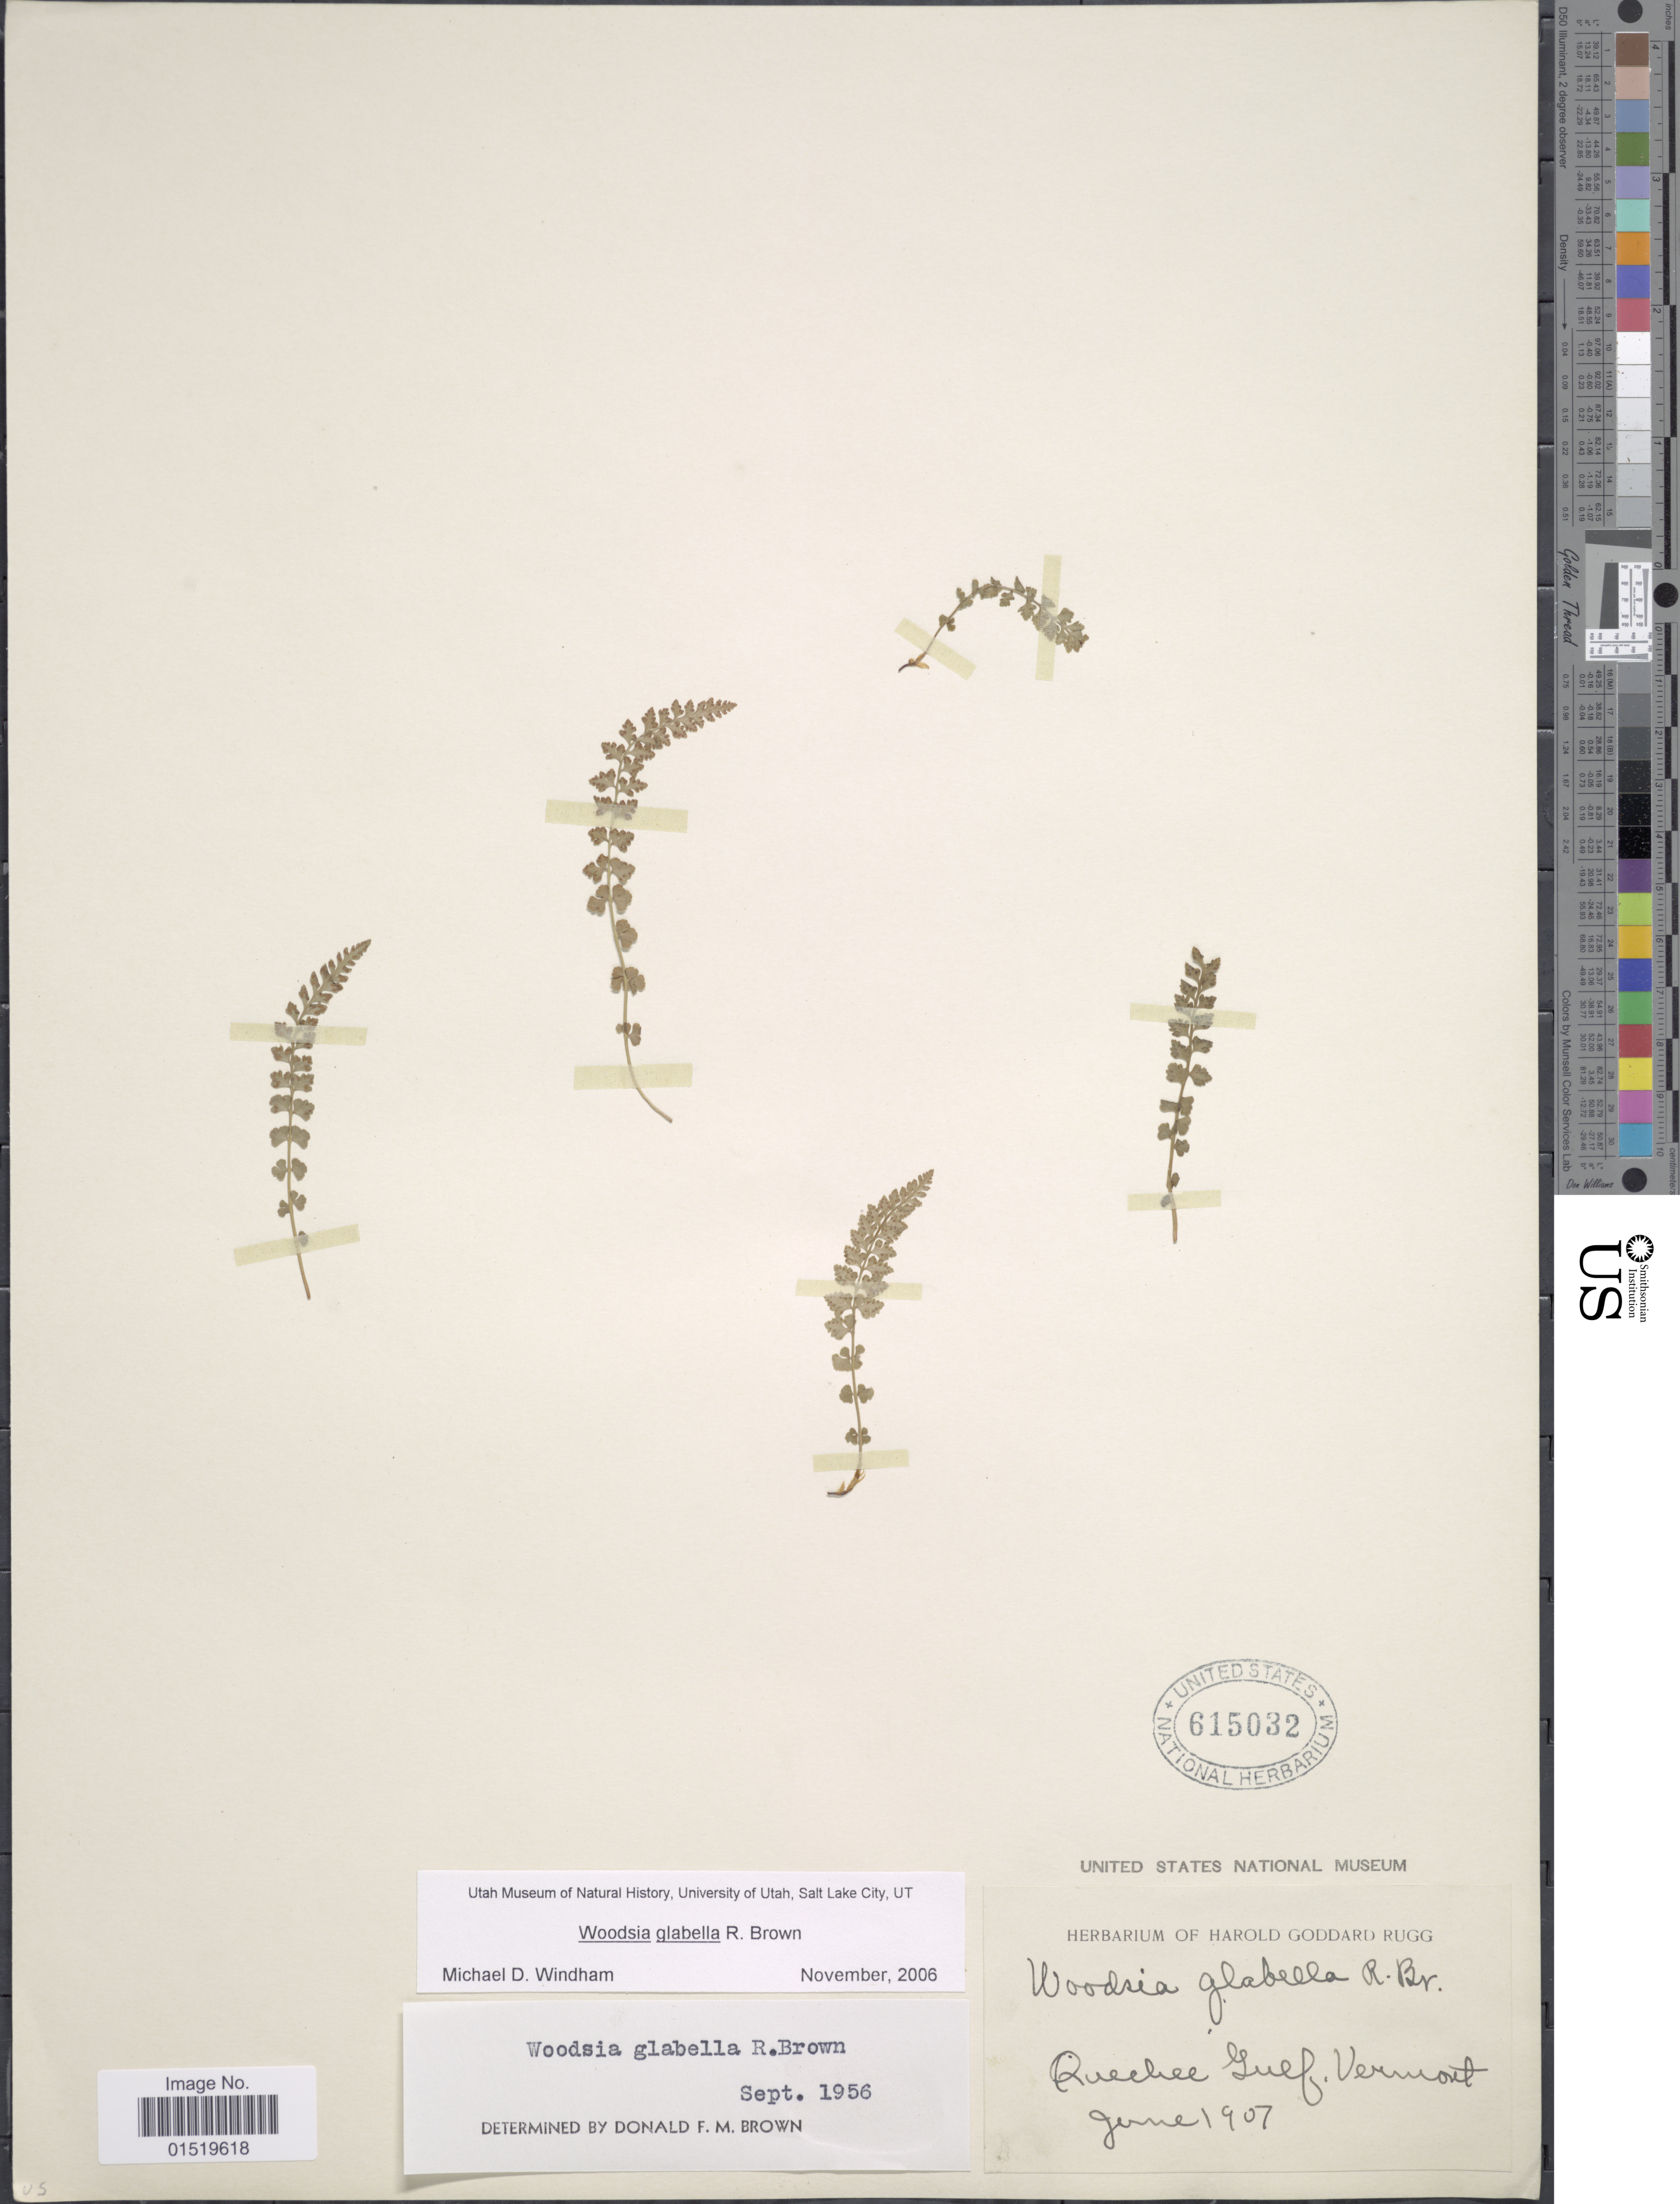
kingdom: Plantae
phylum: Tracheophyta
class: Polypodiopsida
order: Polypodiales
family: Woodsiaceae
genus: Woodsia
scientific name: Woodsia glabella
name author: R. Br.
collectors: ex herb. Harold Goddard Rugg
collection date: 1907-06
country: United States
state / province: Vermont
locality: Quechee Gulf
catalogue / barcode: US 615032